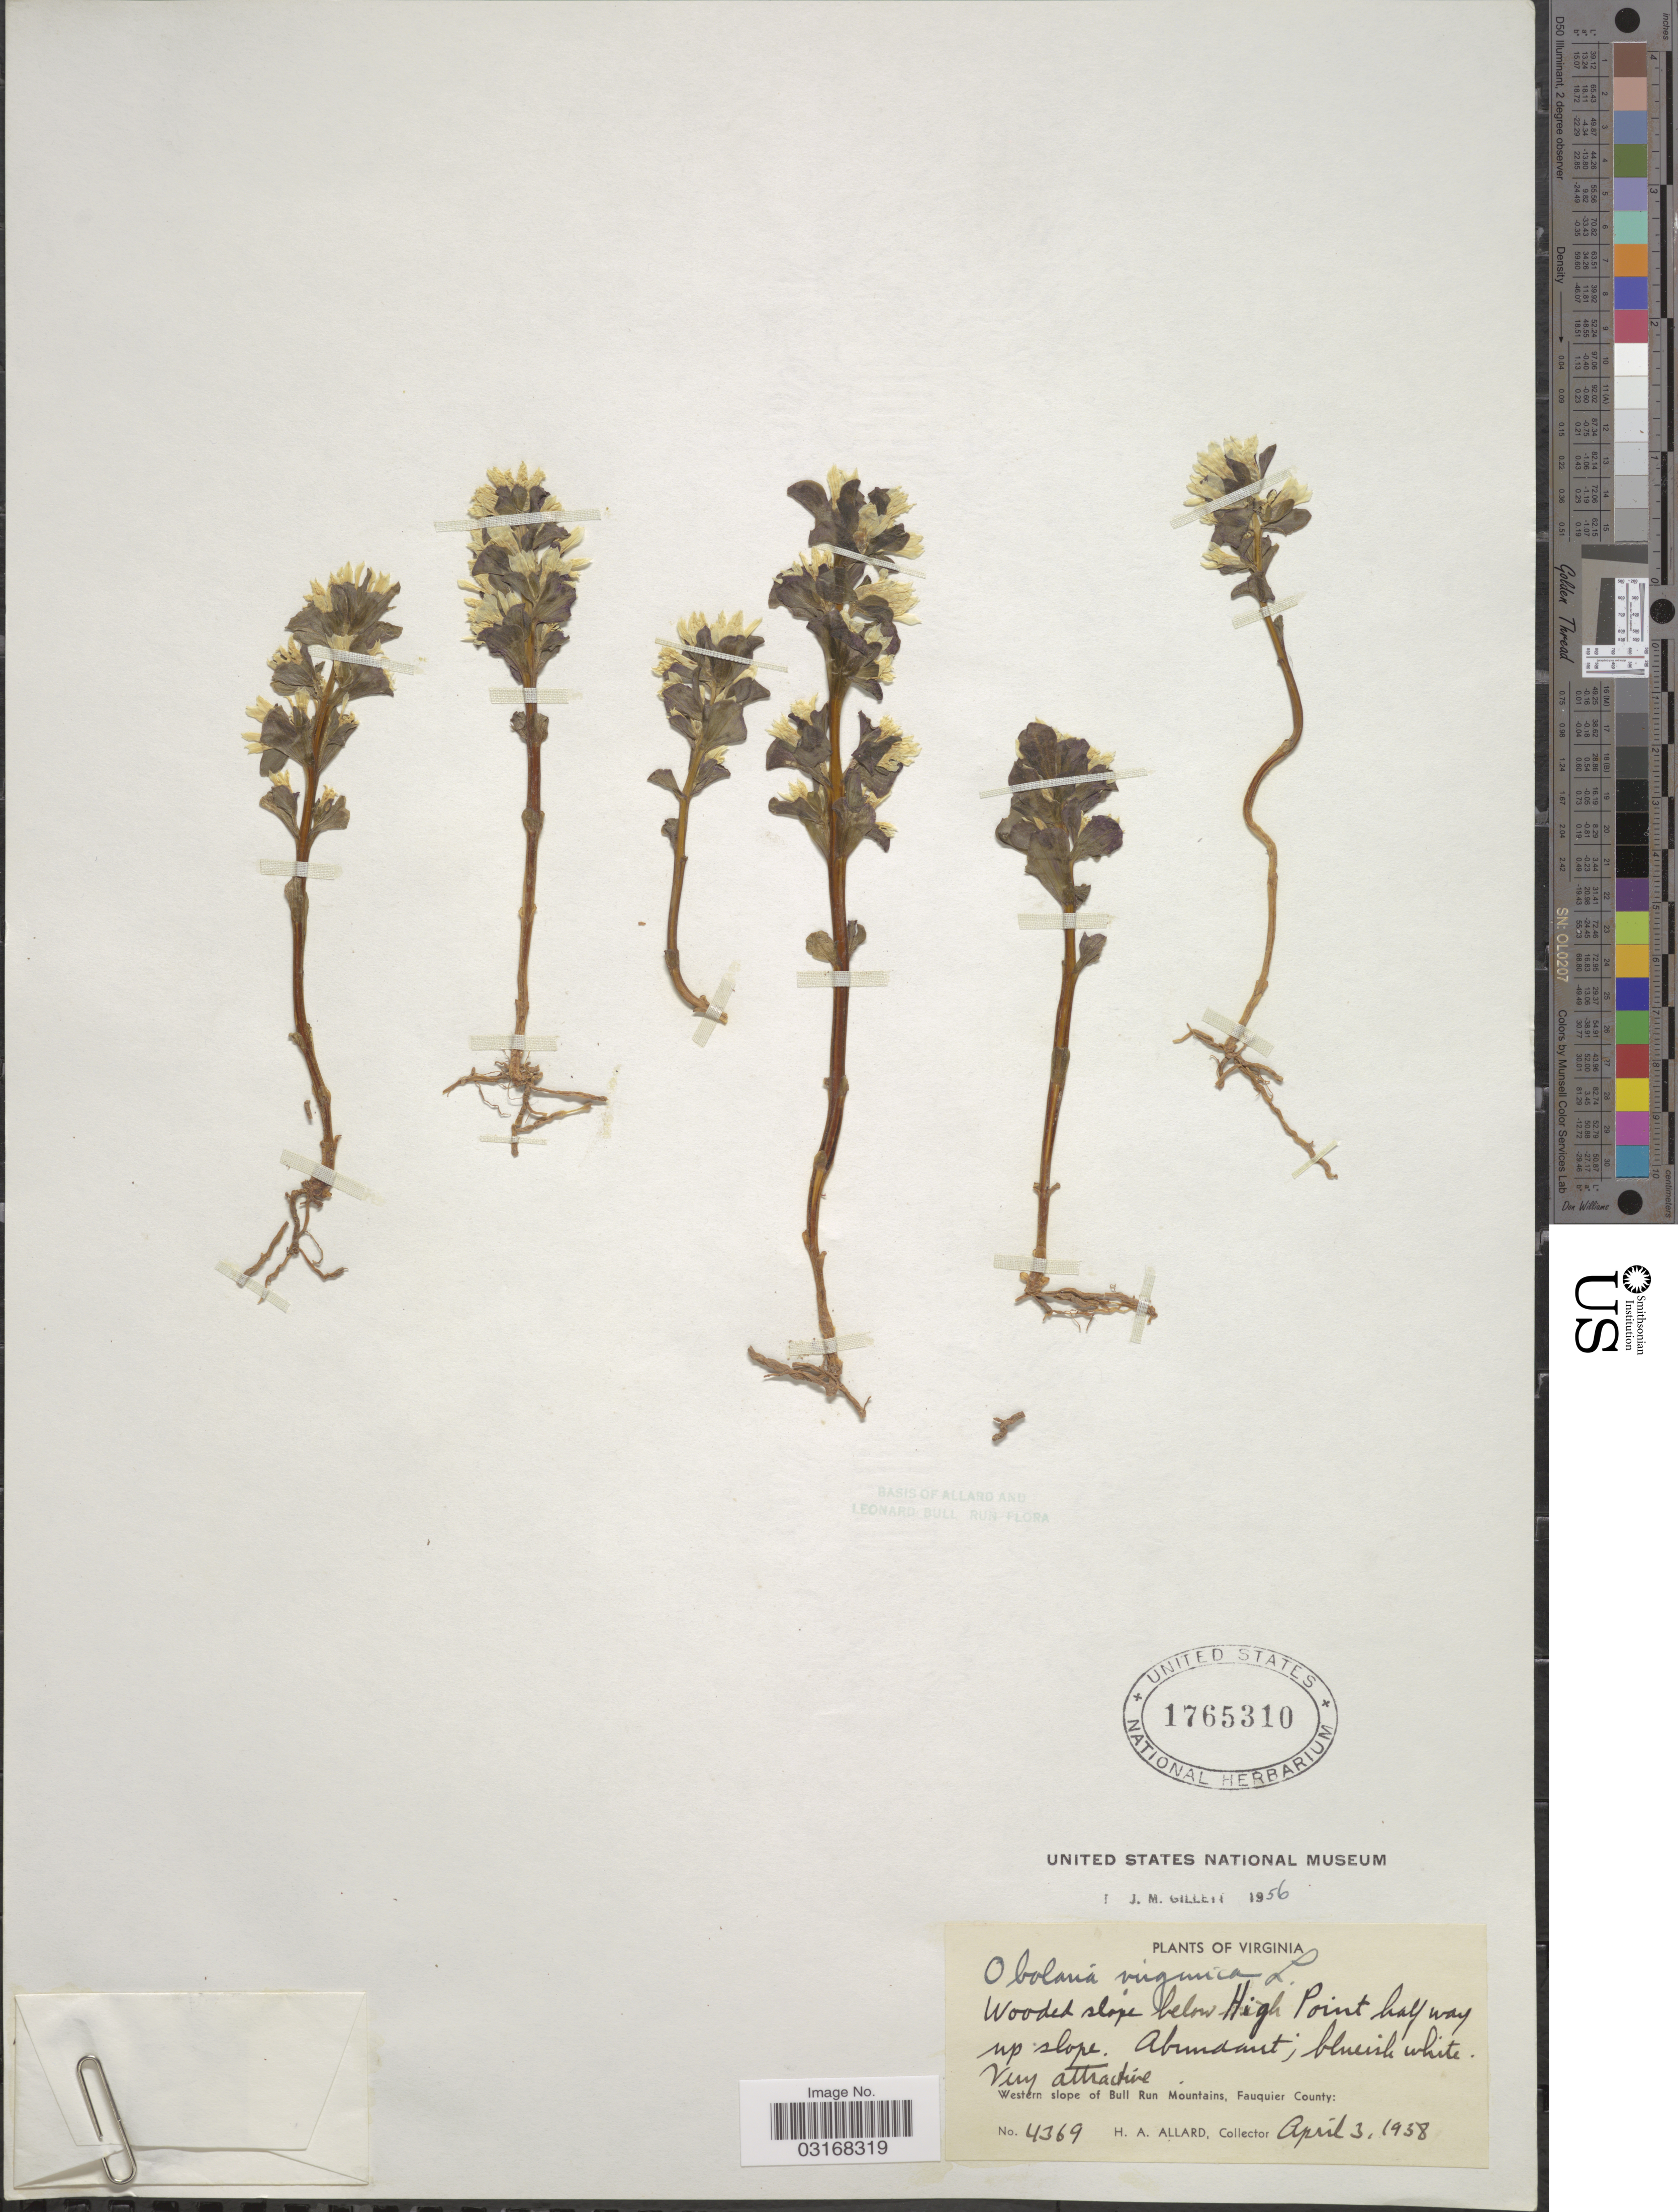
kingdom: Plantae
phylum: Tracheophyta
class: Magnoliopsida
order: Gentianales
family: Gentianaceae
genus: Obolaria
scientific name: Obolaria virginica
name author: L.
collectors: H. A. Allard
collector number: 4369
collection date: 1938-04-03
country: United States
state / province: Virginia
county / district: Fauquier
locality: Wooded slope below High Point halfway up slope. Western slope of Bull Run Mountains, Fauquier County.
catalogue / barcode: US 1765310